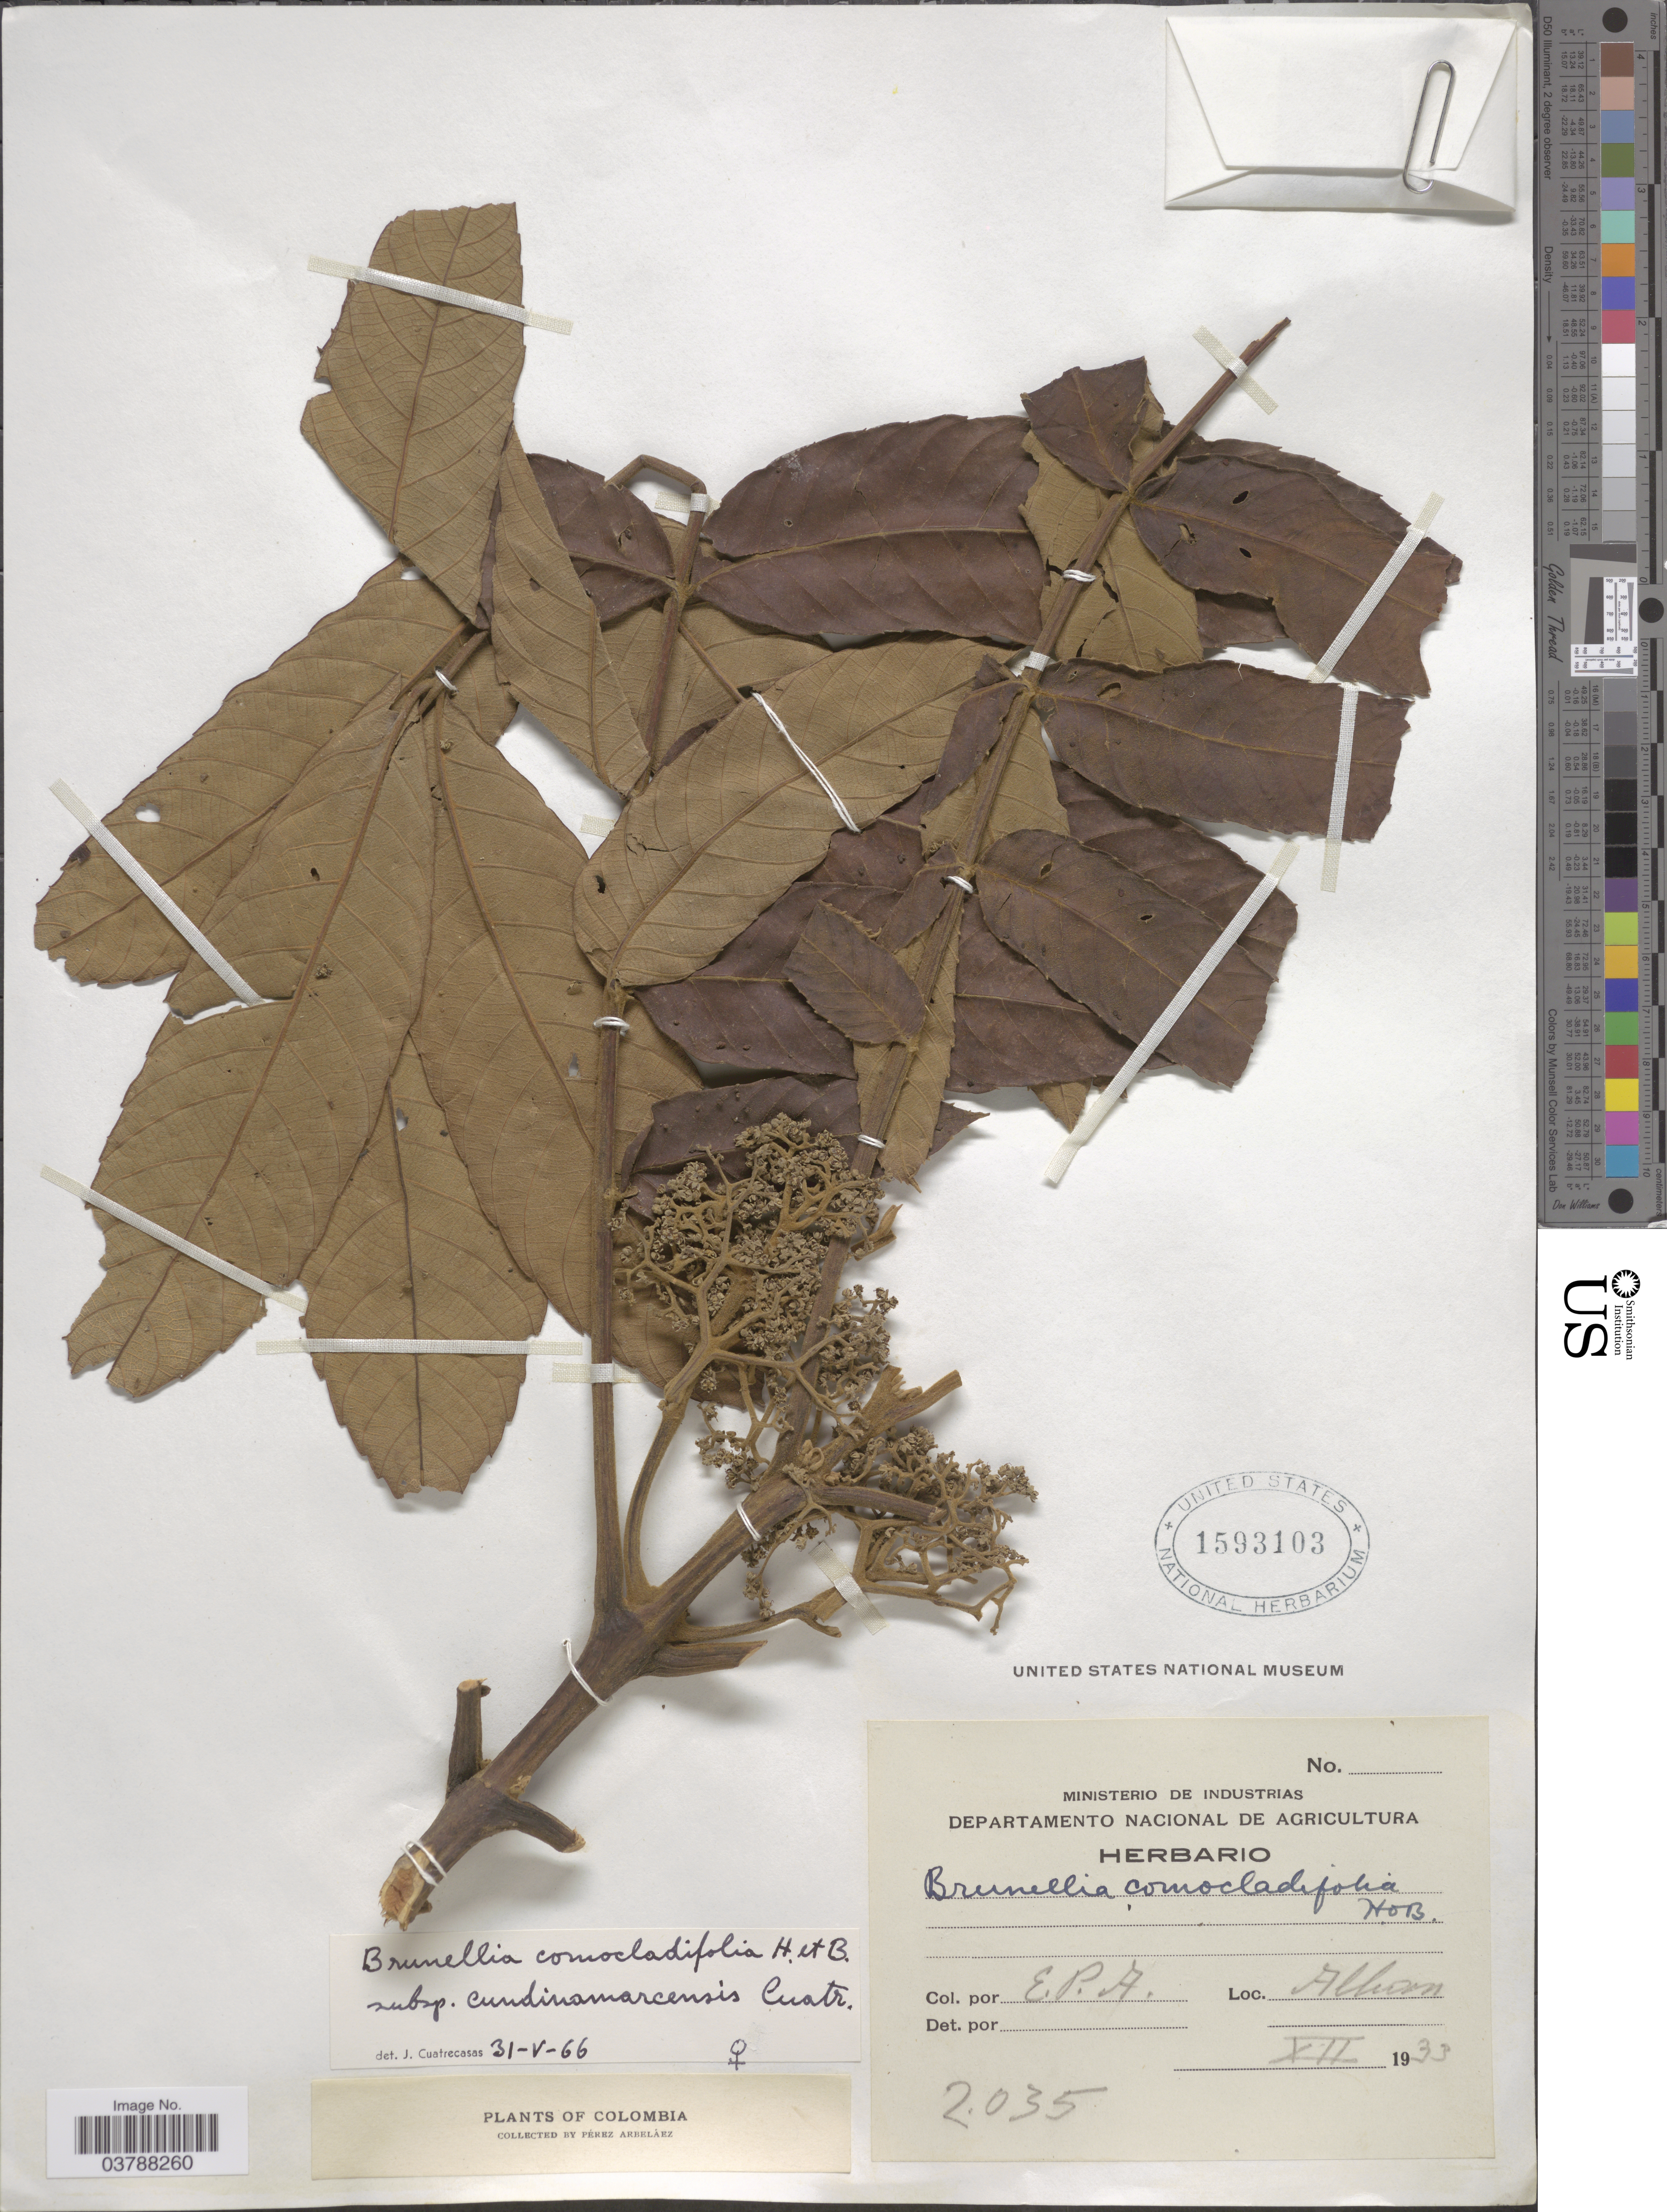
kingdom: Plantae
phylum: Tracheophyta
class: Magnoliopsida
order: Oxalidales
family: Brunelliaceae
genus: Brunellia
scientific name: Brunellia comocladifolia subsp. cundinamarcensis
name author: Cuatrec.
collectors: E. Pérez Arbeláez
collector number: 2035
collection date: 1933-12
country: Colombia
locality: Alham*.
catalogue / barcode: US 1593103